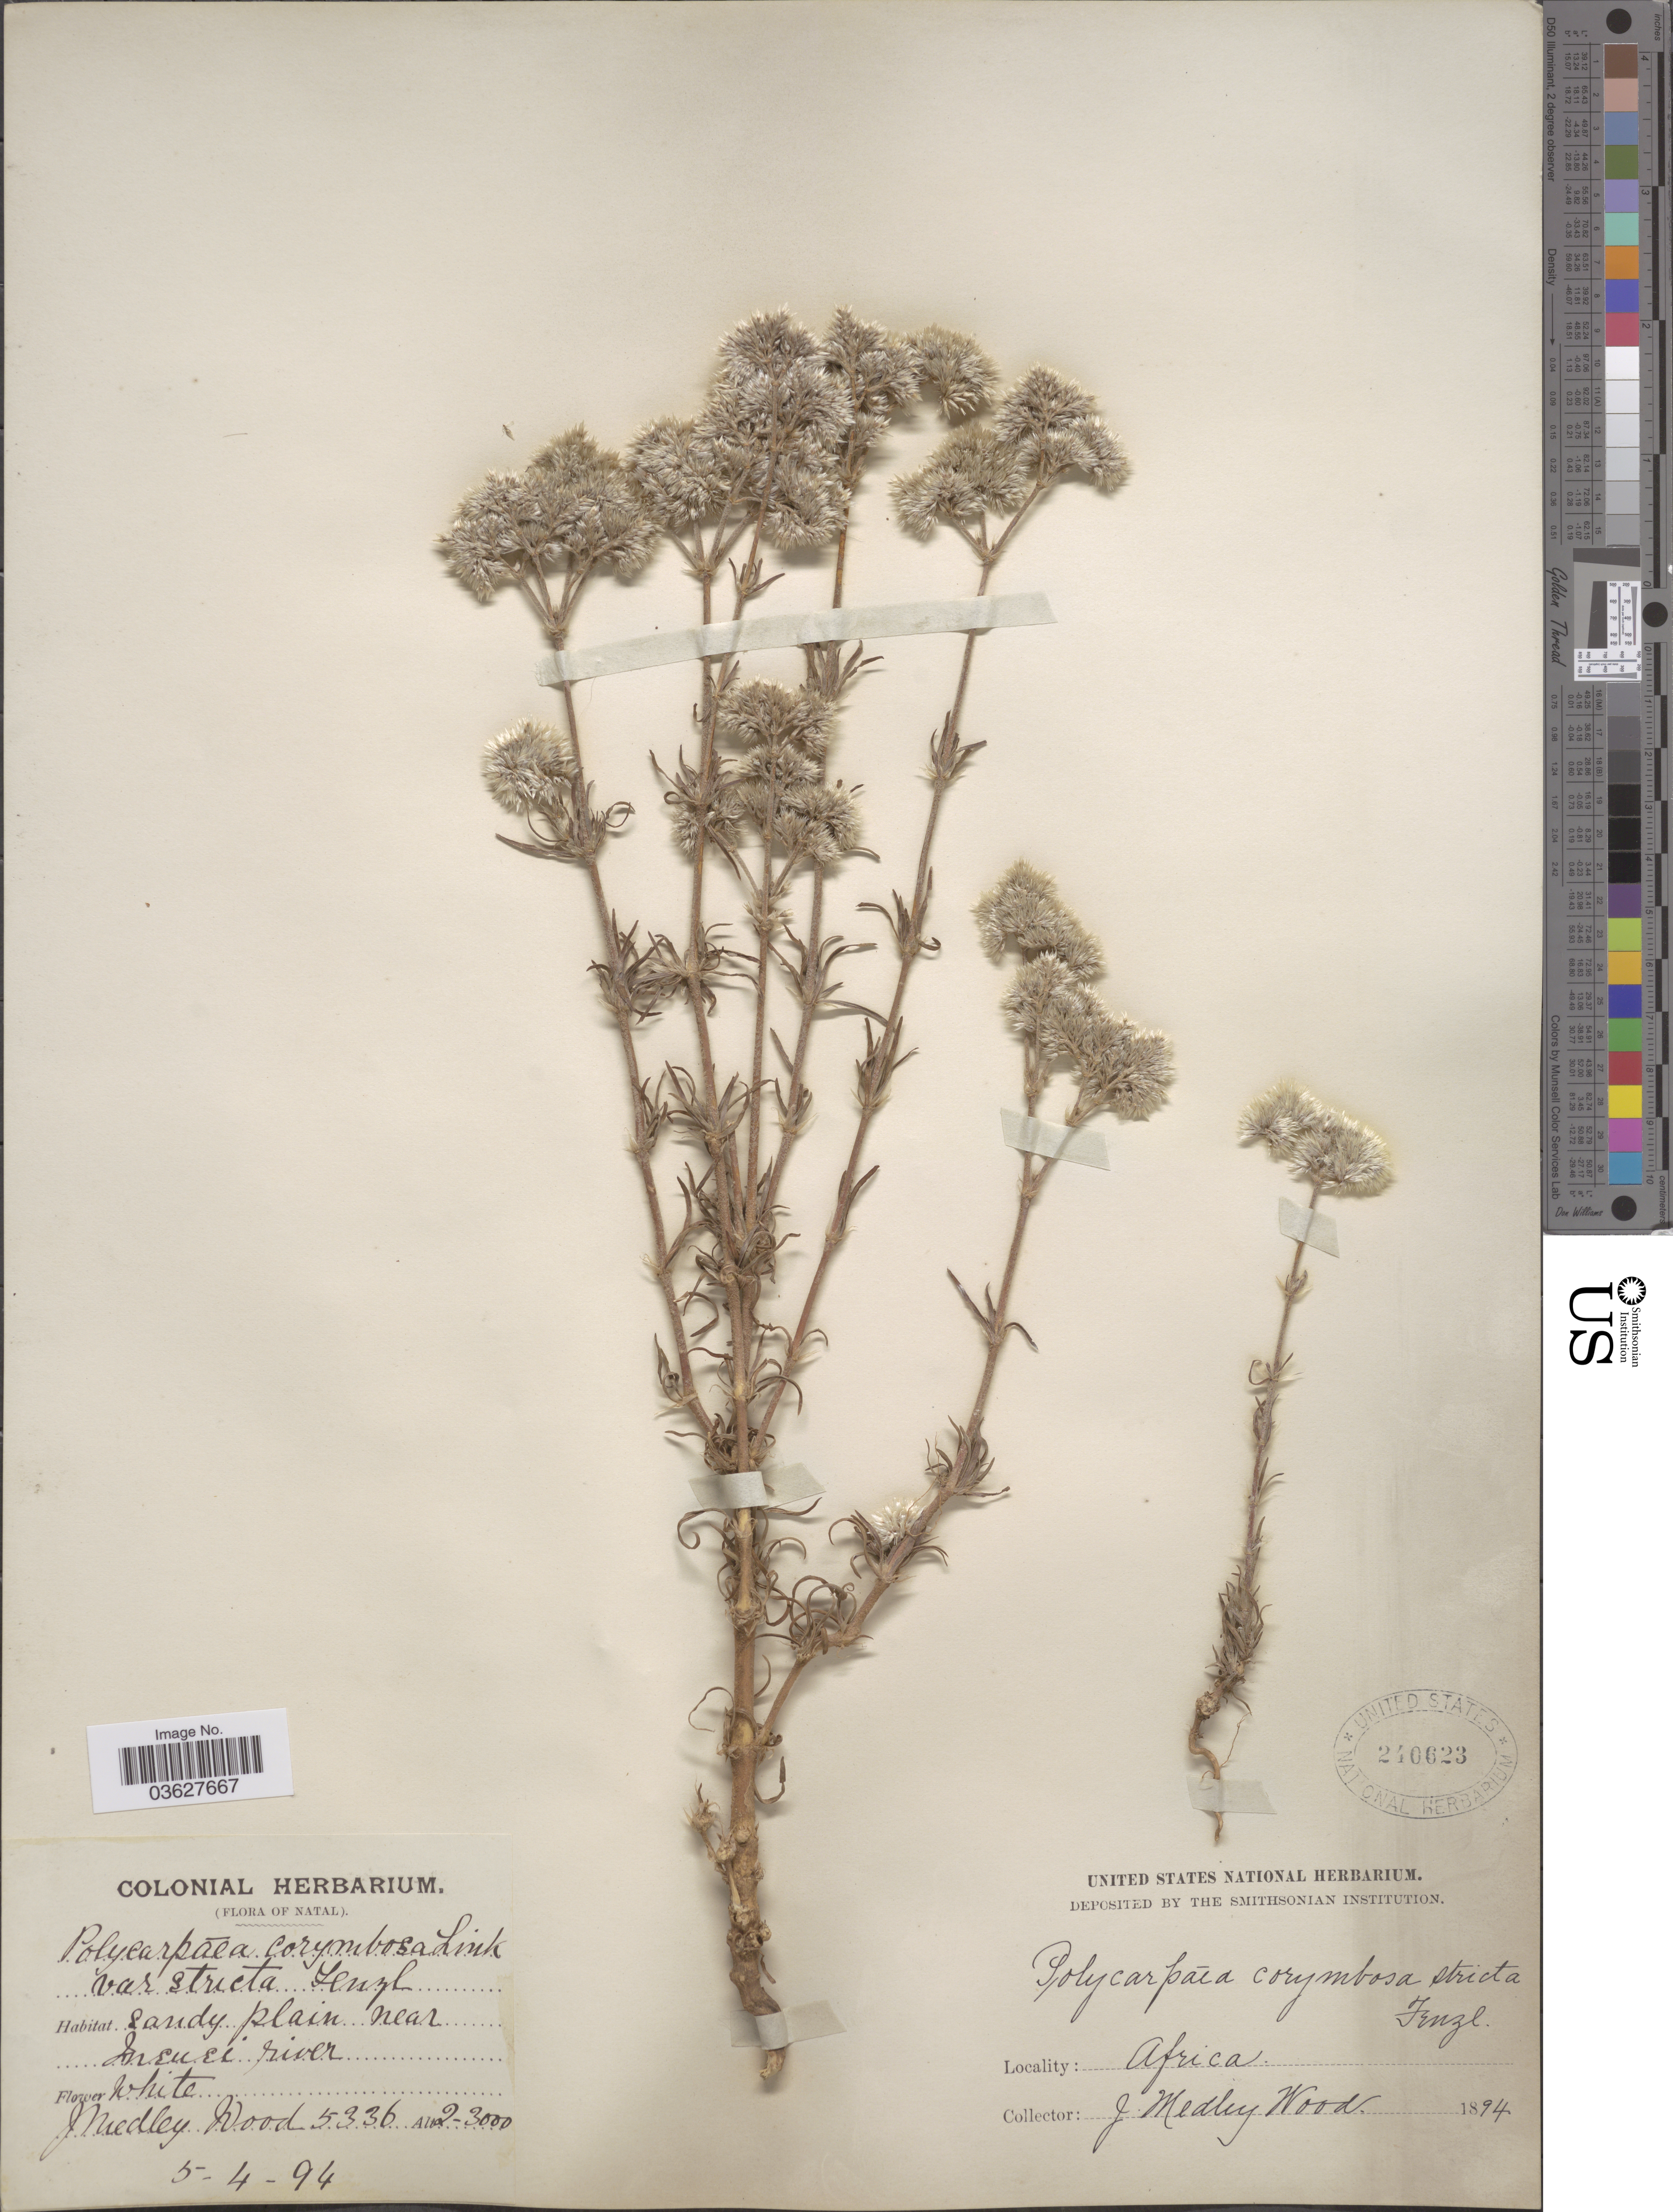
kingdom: Plantae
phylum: Tracheophyta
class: Magnoliopsida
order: Caryophyllales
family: Caryophyllaceae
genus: Polycarpaea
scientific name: Polycarpaea corymbosa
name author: (L.) Lam.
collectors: J. Medley Wood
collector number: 5336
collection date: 1894-04-05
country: South Africa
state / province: KwaZulu-Natal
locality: Natal. Sandy plain near Insuzi river.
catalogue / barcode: US 240623